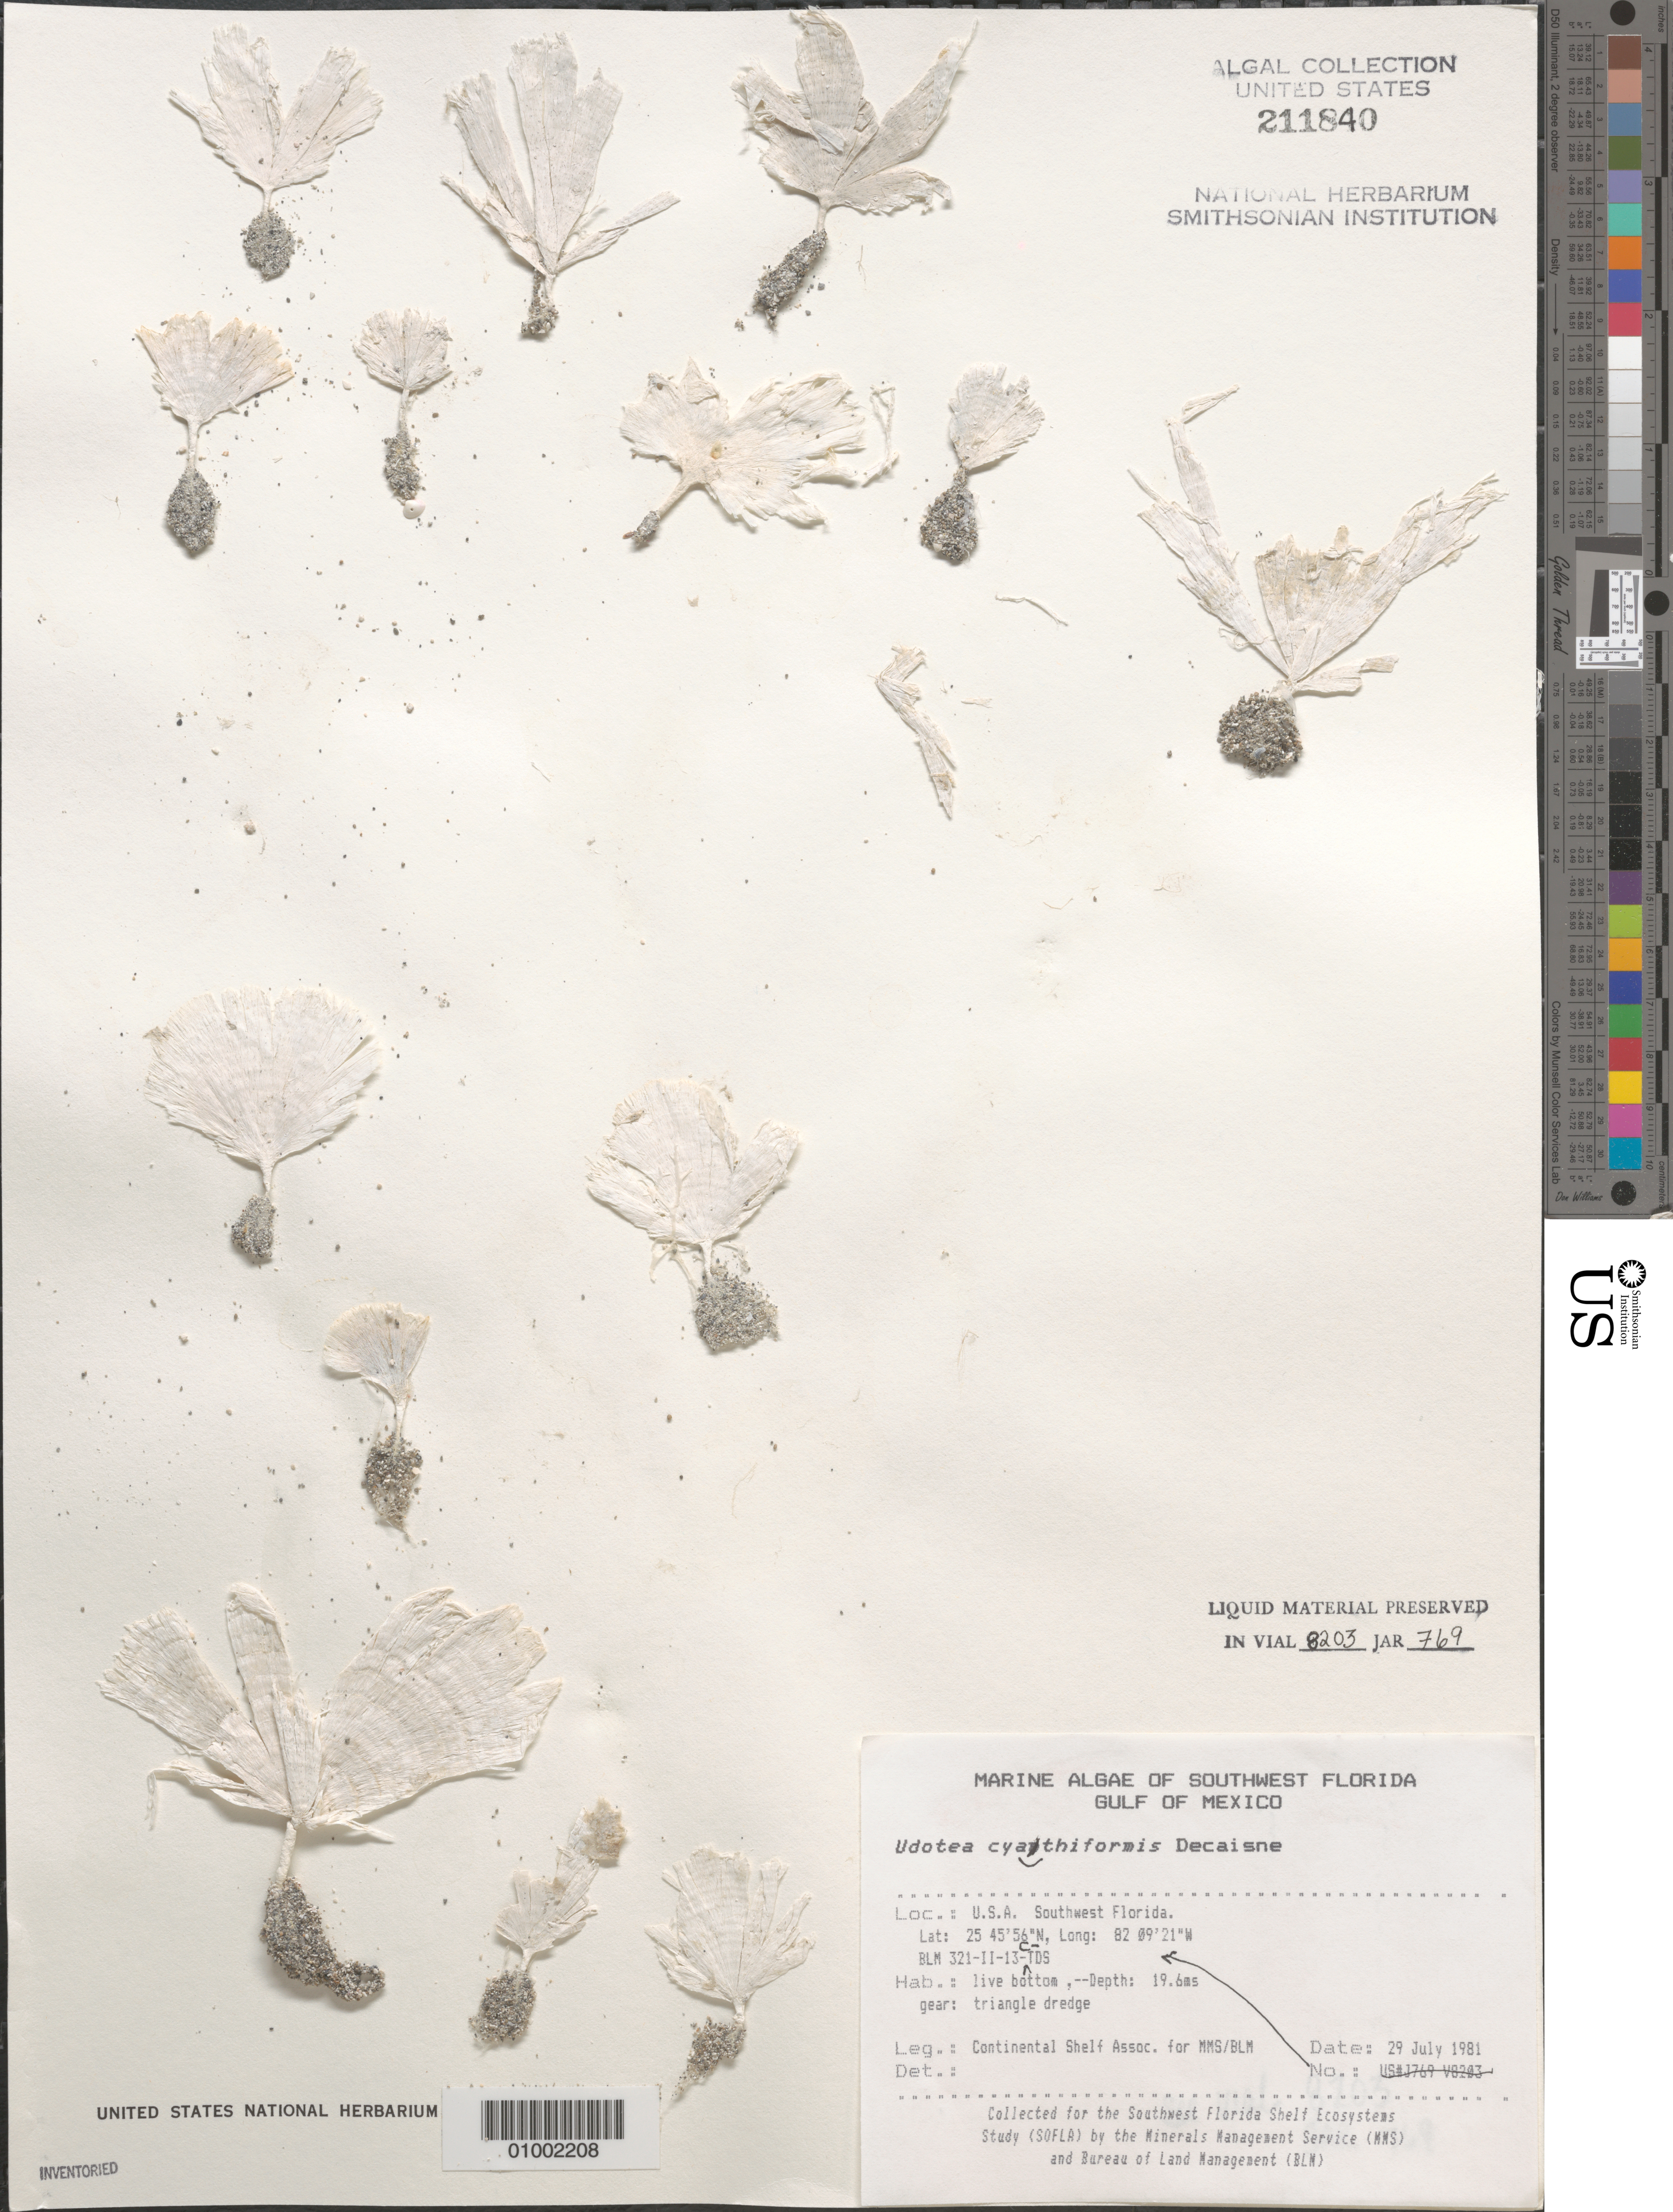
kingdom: Plantae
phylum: Chlorophyta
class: Ulvophyceae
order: Bryopsidales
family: Udoteaceae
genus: Udotea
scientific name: Udotea cyathiformis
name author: Decne.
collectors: Continental Shelf Associates for the MMS/BLM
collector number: BLM-321-II-13-C-TDS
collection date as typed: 29 Jul 1981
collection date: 1981-07-29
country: United States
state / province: Florida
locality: Gulf of Mexico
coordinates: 25 45'56"N, 82 09'21"W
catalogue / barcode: US 211840